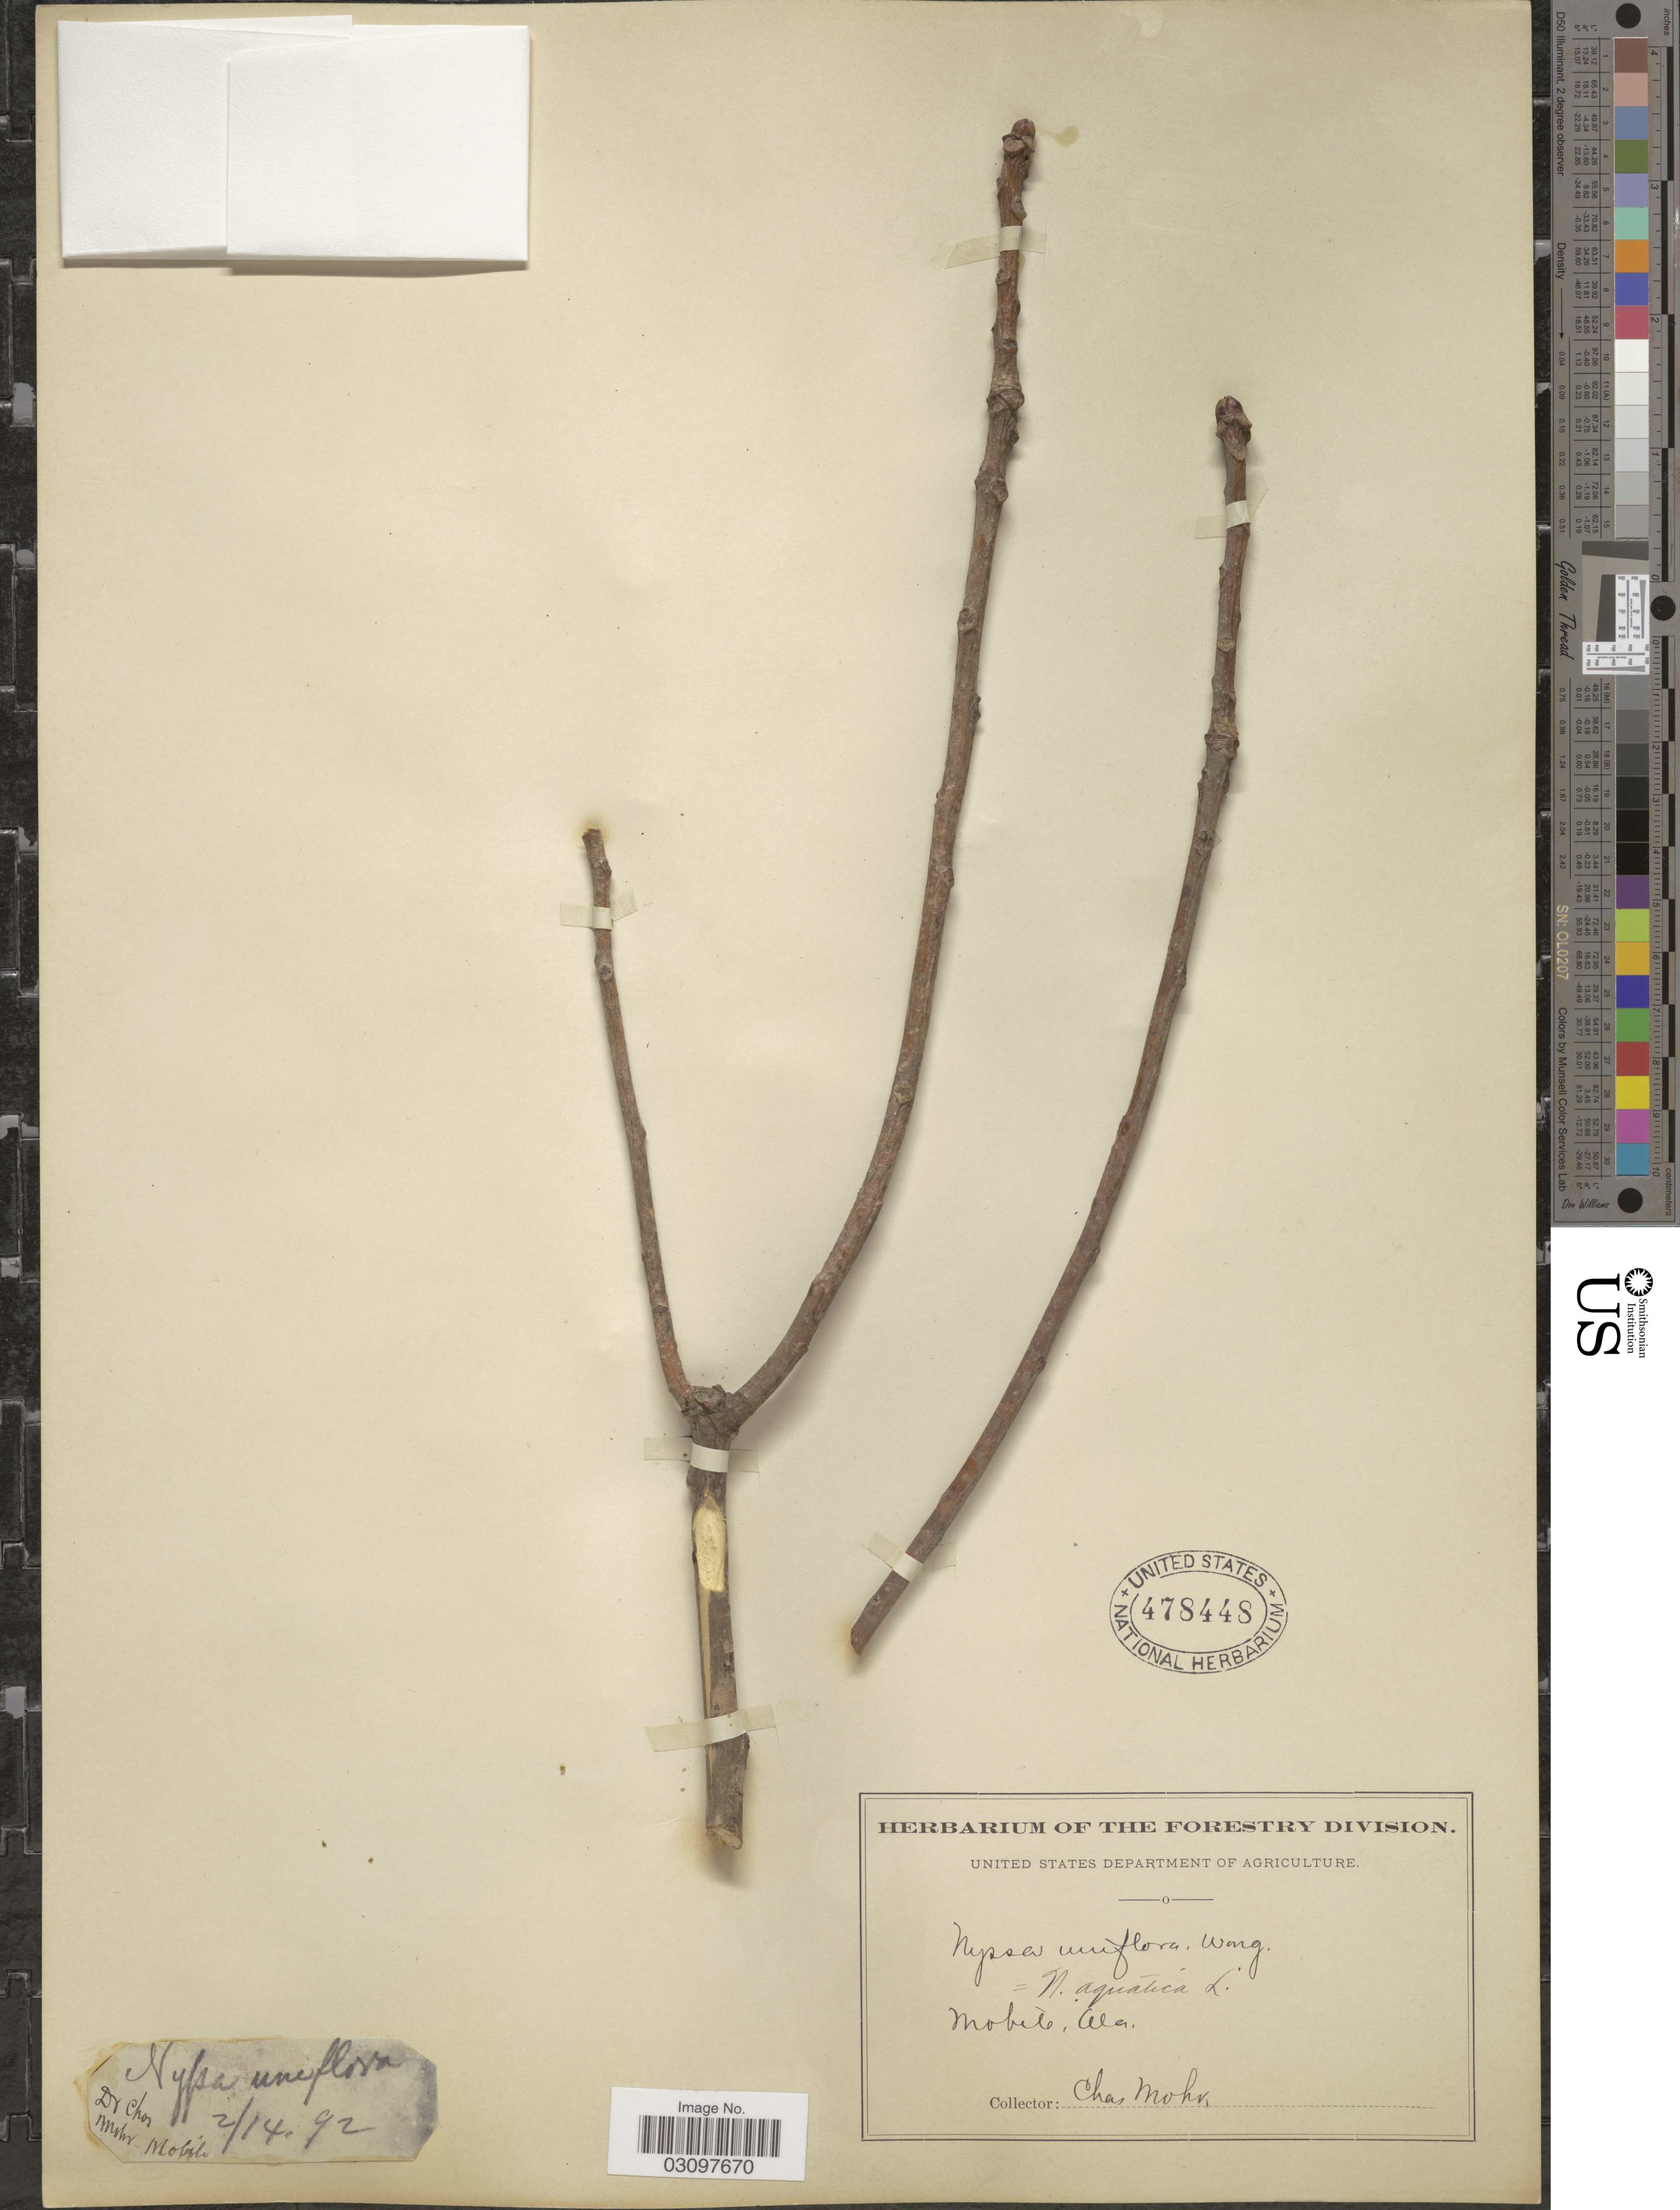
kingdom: Plantae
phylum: Tracheophyta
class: Magnoliopsida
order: Cornales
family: Nyssaceae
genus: Nyssa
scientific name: Nyssa aquatica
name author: L.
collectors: Mohr, C. T. (herbarium)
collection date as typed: Transcribed d/m/y: 14/2/92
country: United States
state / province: Alabama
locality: Mobile.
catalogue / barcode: US 478448